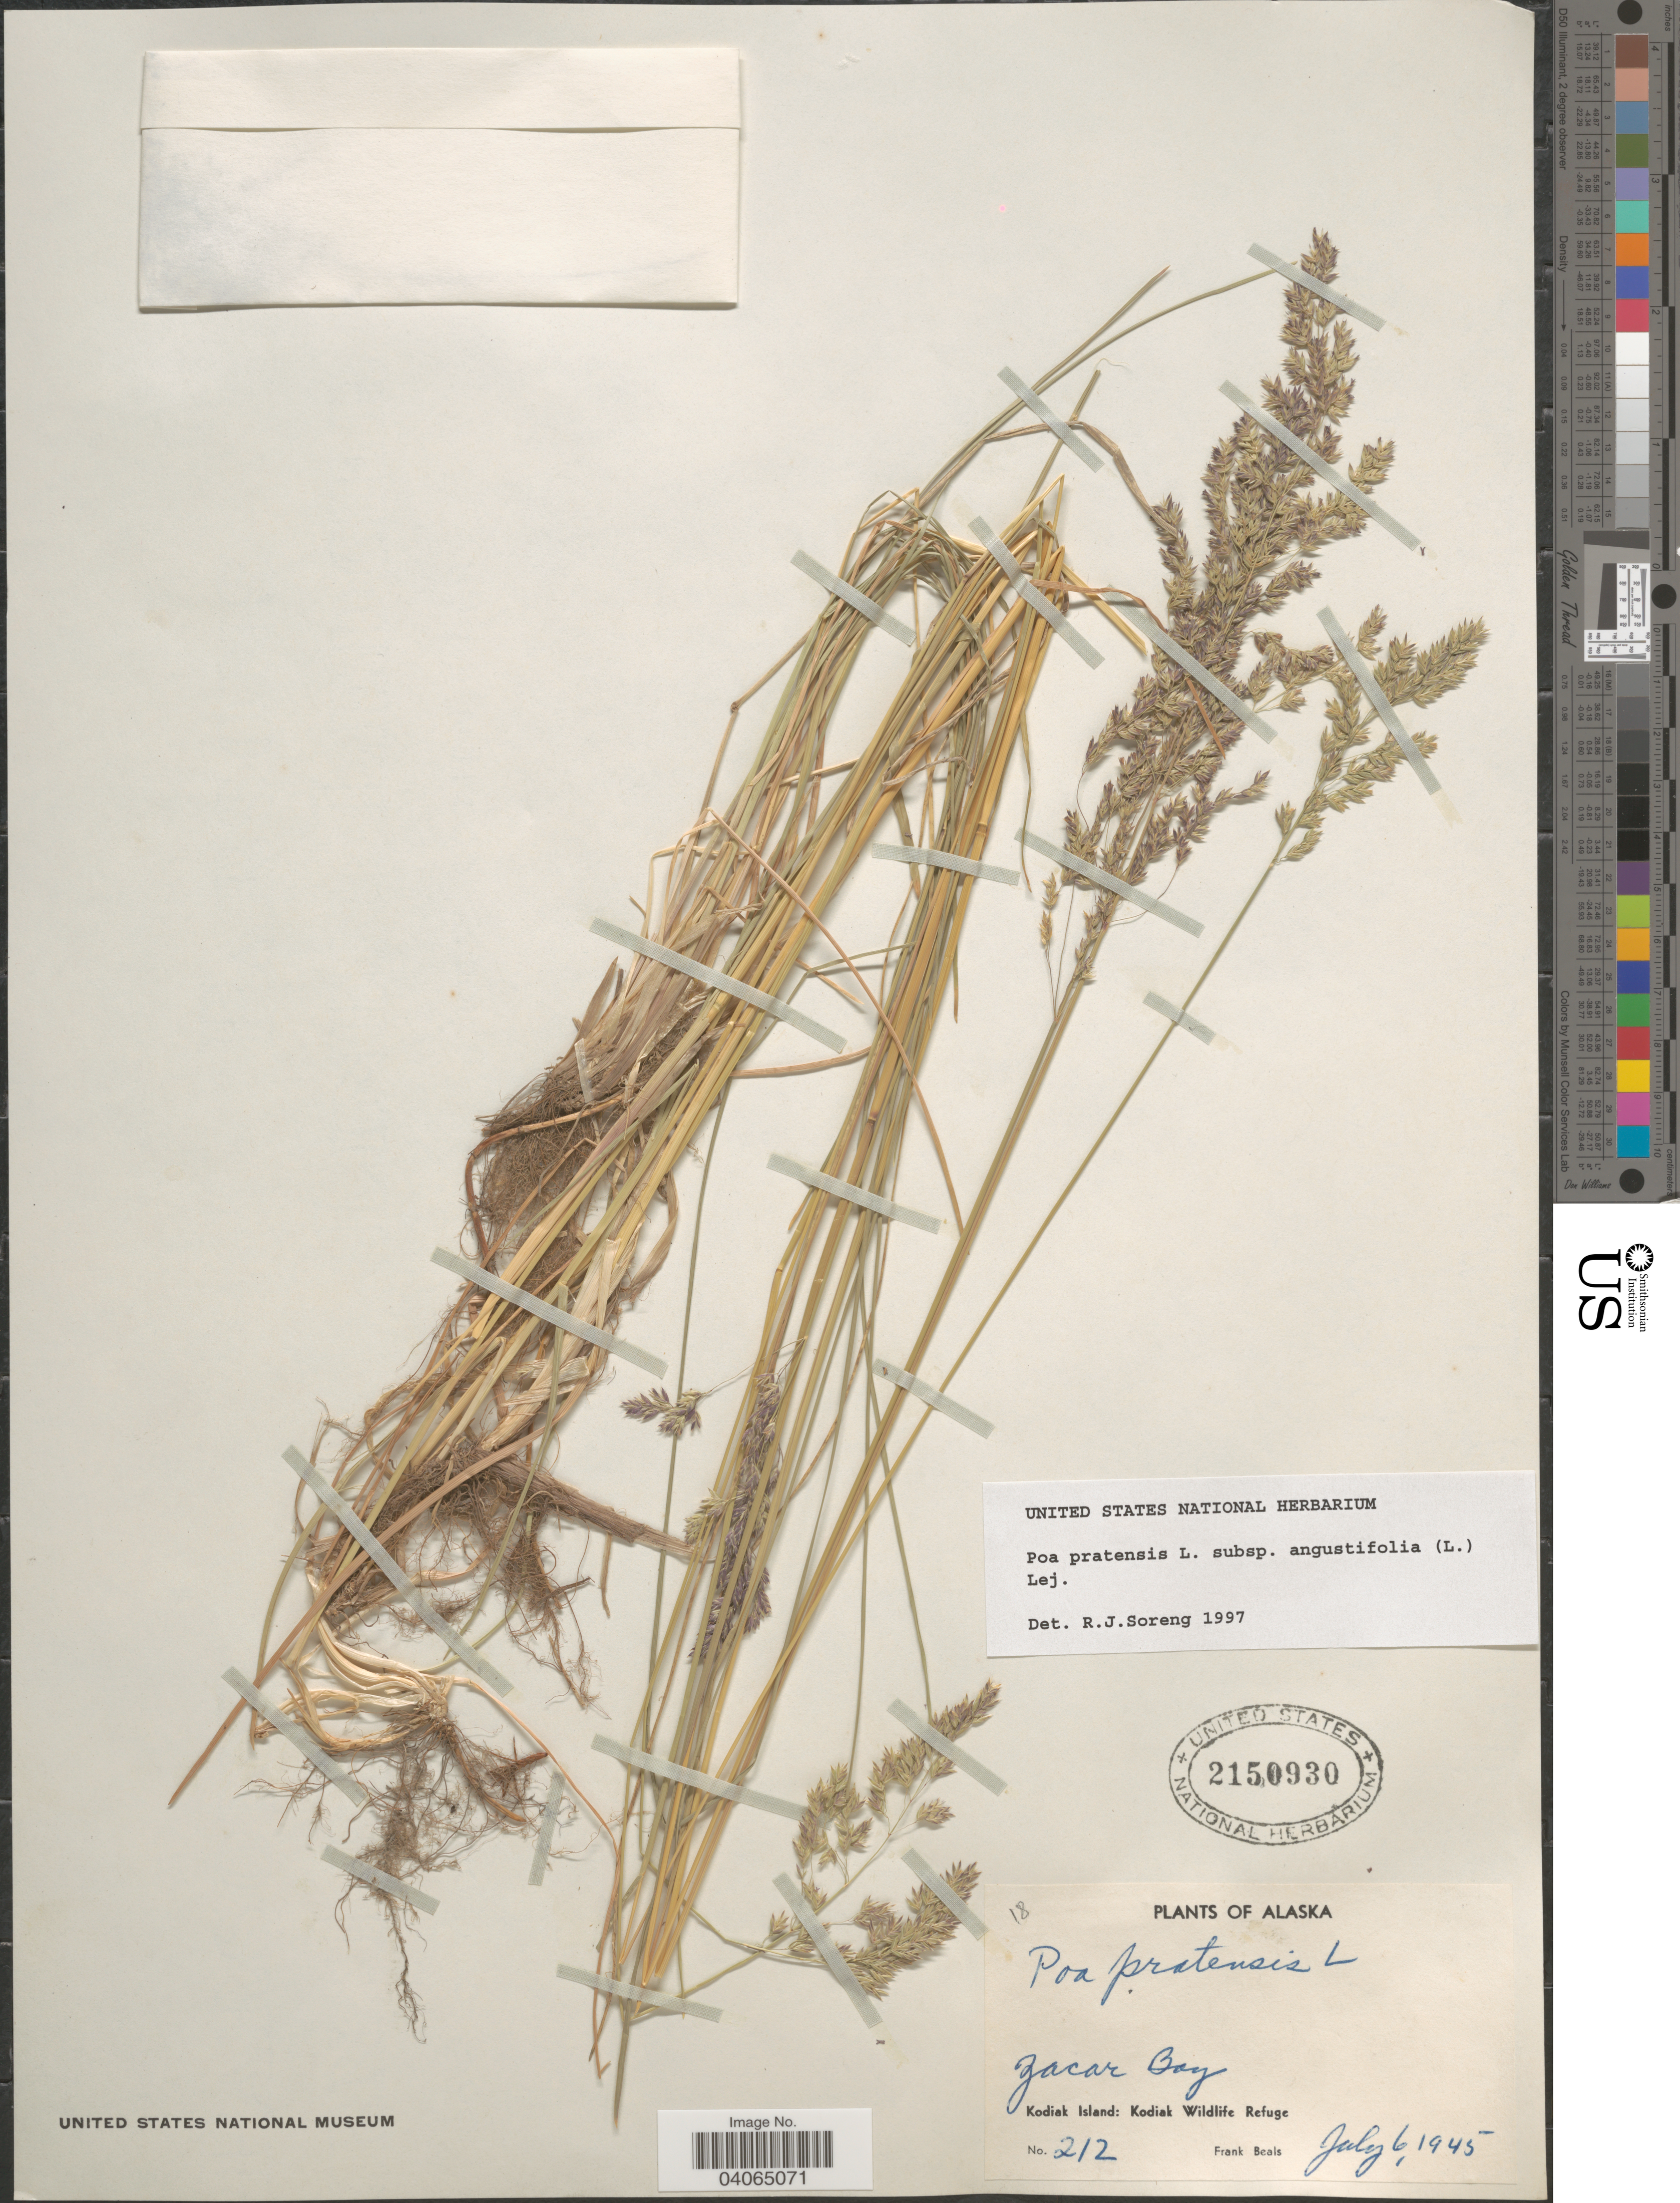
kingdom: Plantae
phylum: Tracheophyta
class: Liliopsida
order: Poales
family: Poaceae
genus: Poa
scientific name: Poa pratensis subsp. angustifolia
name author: (L.) Lej.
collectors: F. Beals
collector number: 212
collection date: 1945-07-06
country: United States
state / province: Alaska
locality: Zacar Bay. Kodiak Island: Kodiak Wildlife Refuge.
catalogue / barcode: US 2150930